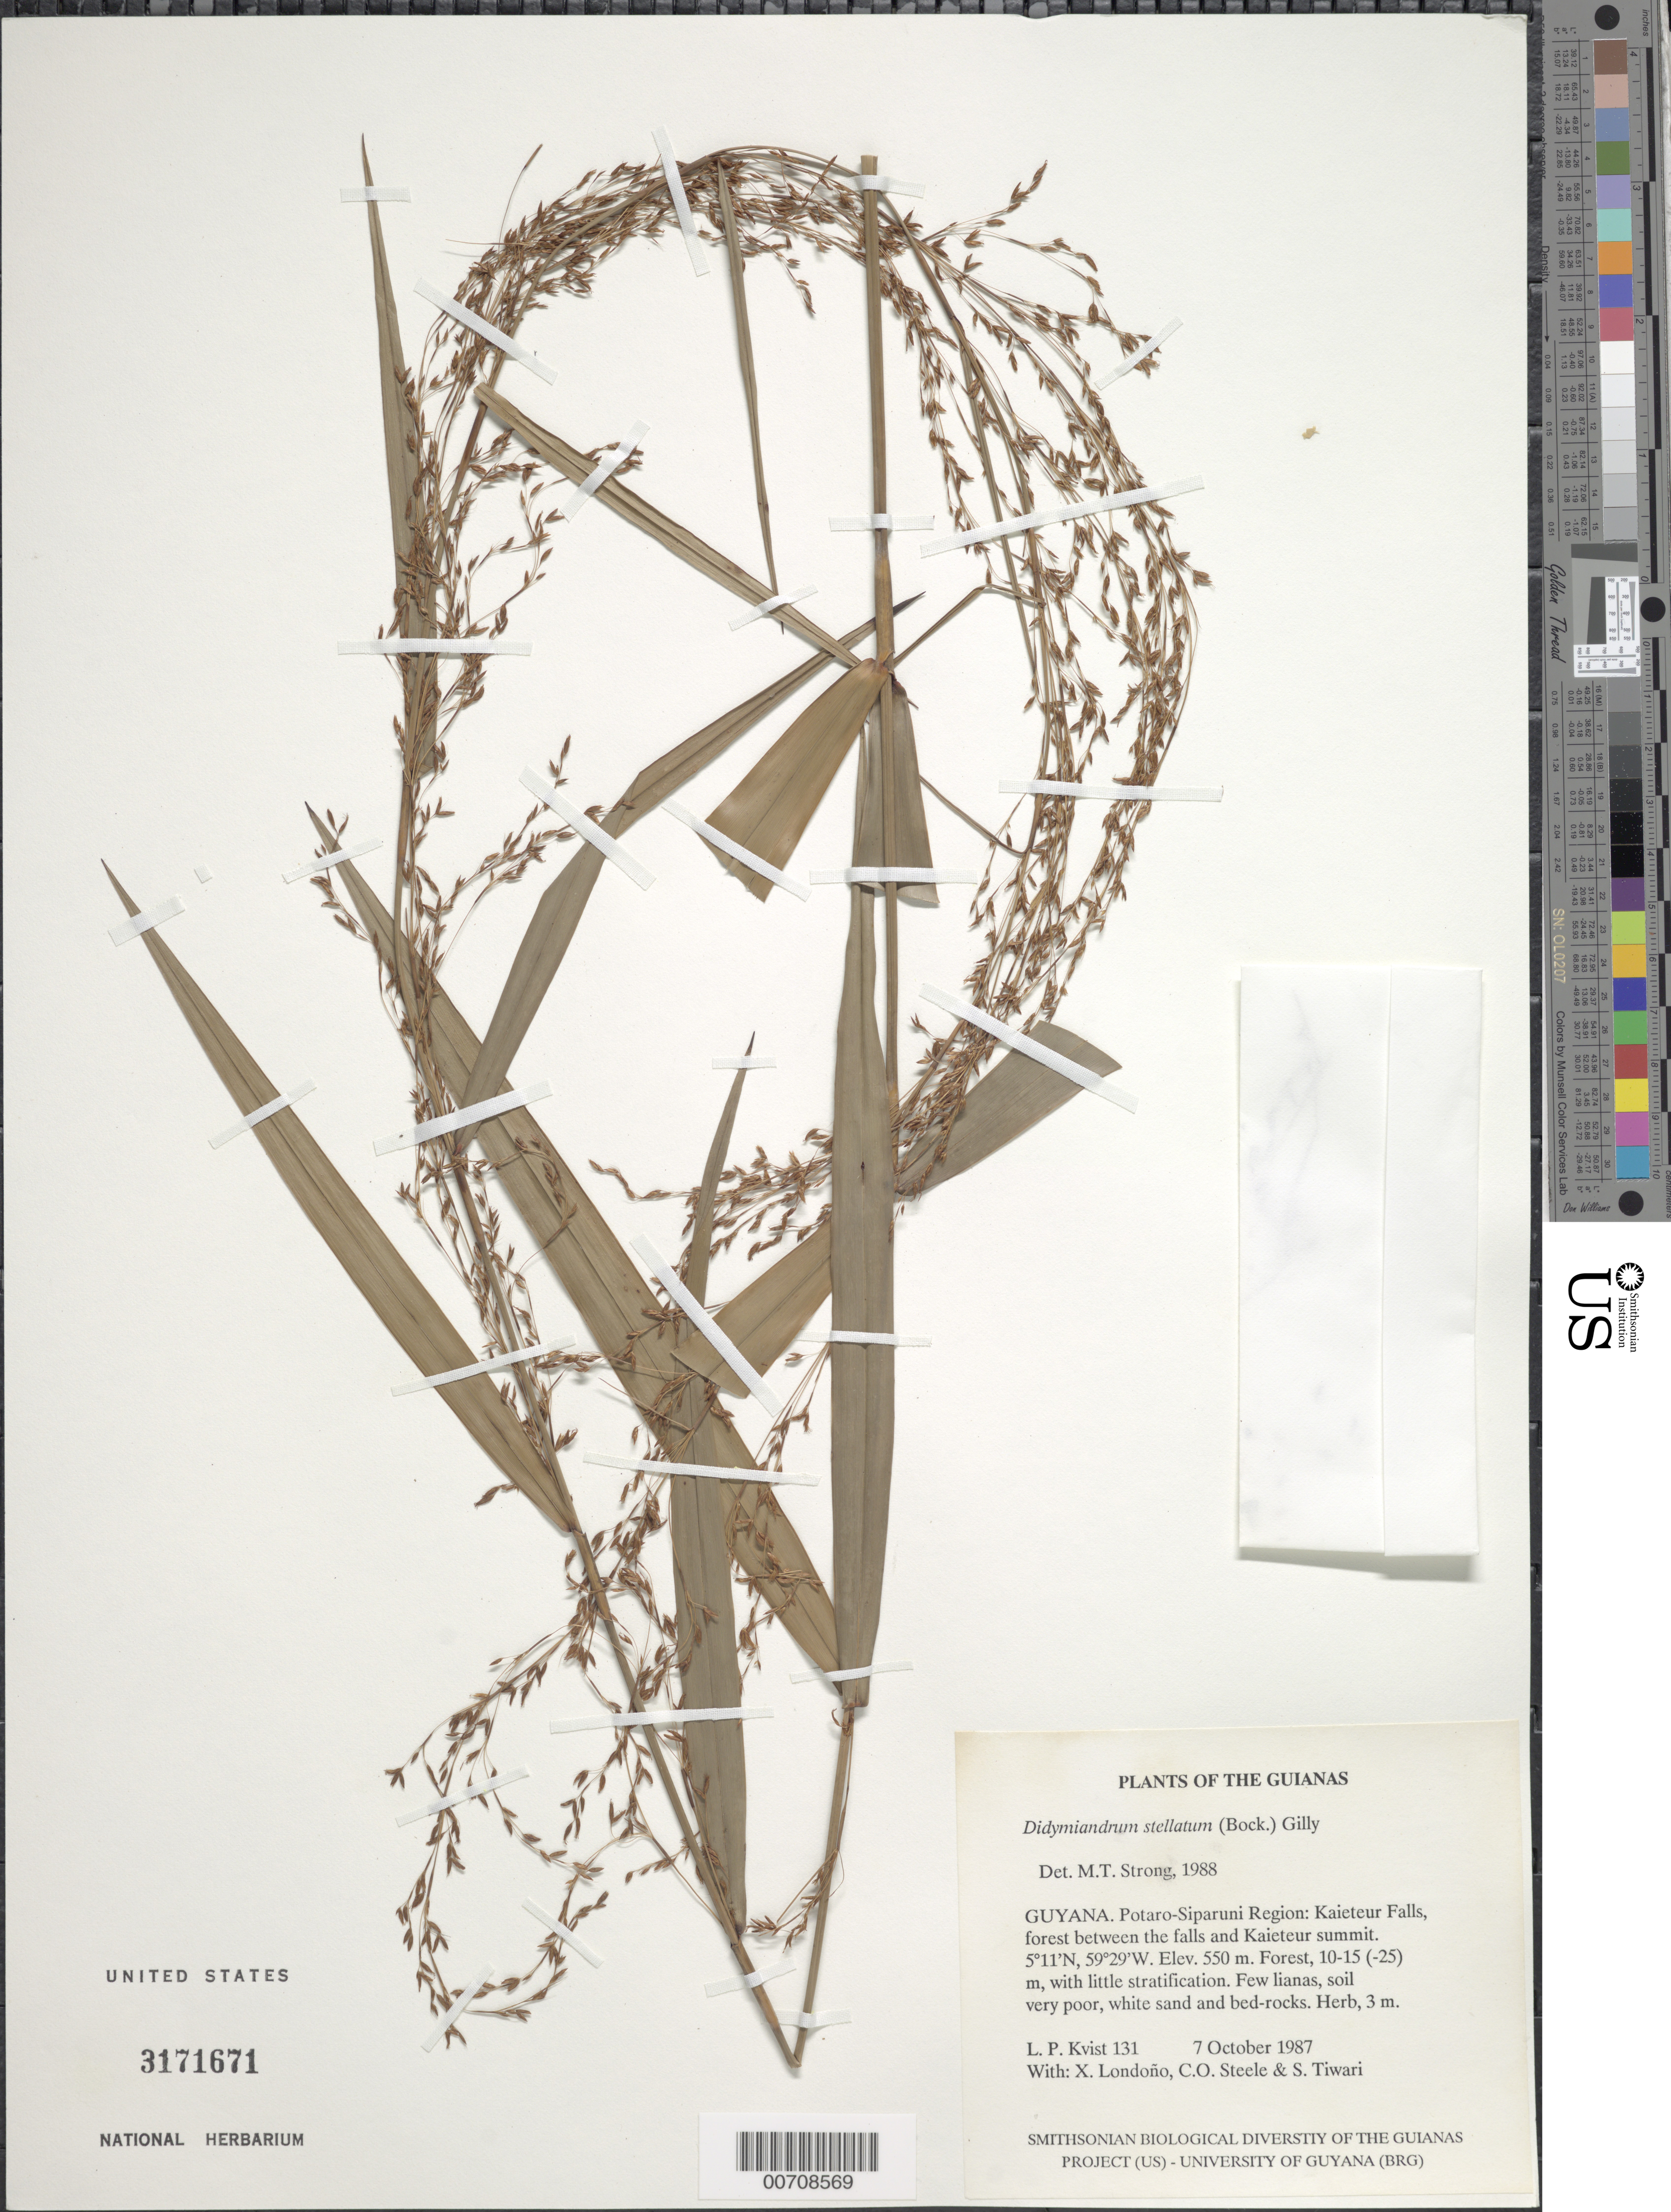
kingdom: Plantae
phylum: Tracheophyta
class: Liliopsida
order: Poales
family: Cyperaceae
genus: Didymiandrum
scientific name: Didymiandrum stellatum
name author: (Boeckeler) Gilly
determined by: Strong, M. T., (US), Smithsonian Institution - National Museum of Natural History (UNITED STATES)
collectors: L. P. Kvist, X. Londoño, O. C. Steele & S. Tiwari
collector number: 131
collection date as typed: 7 October 1987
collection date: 1987-10-07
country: Guyana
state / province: Potaro-Siparuni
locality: Kaieteur Falls, between the falls and Kaieteur summit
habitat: Forest, 10-15 (-25) m, with little stratification. Few lianas, soil very poor, white sand and bed-rocks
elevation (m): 550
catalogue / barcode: US 3171671